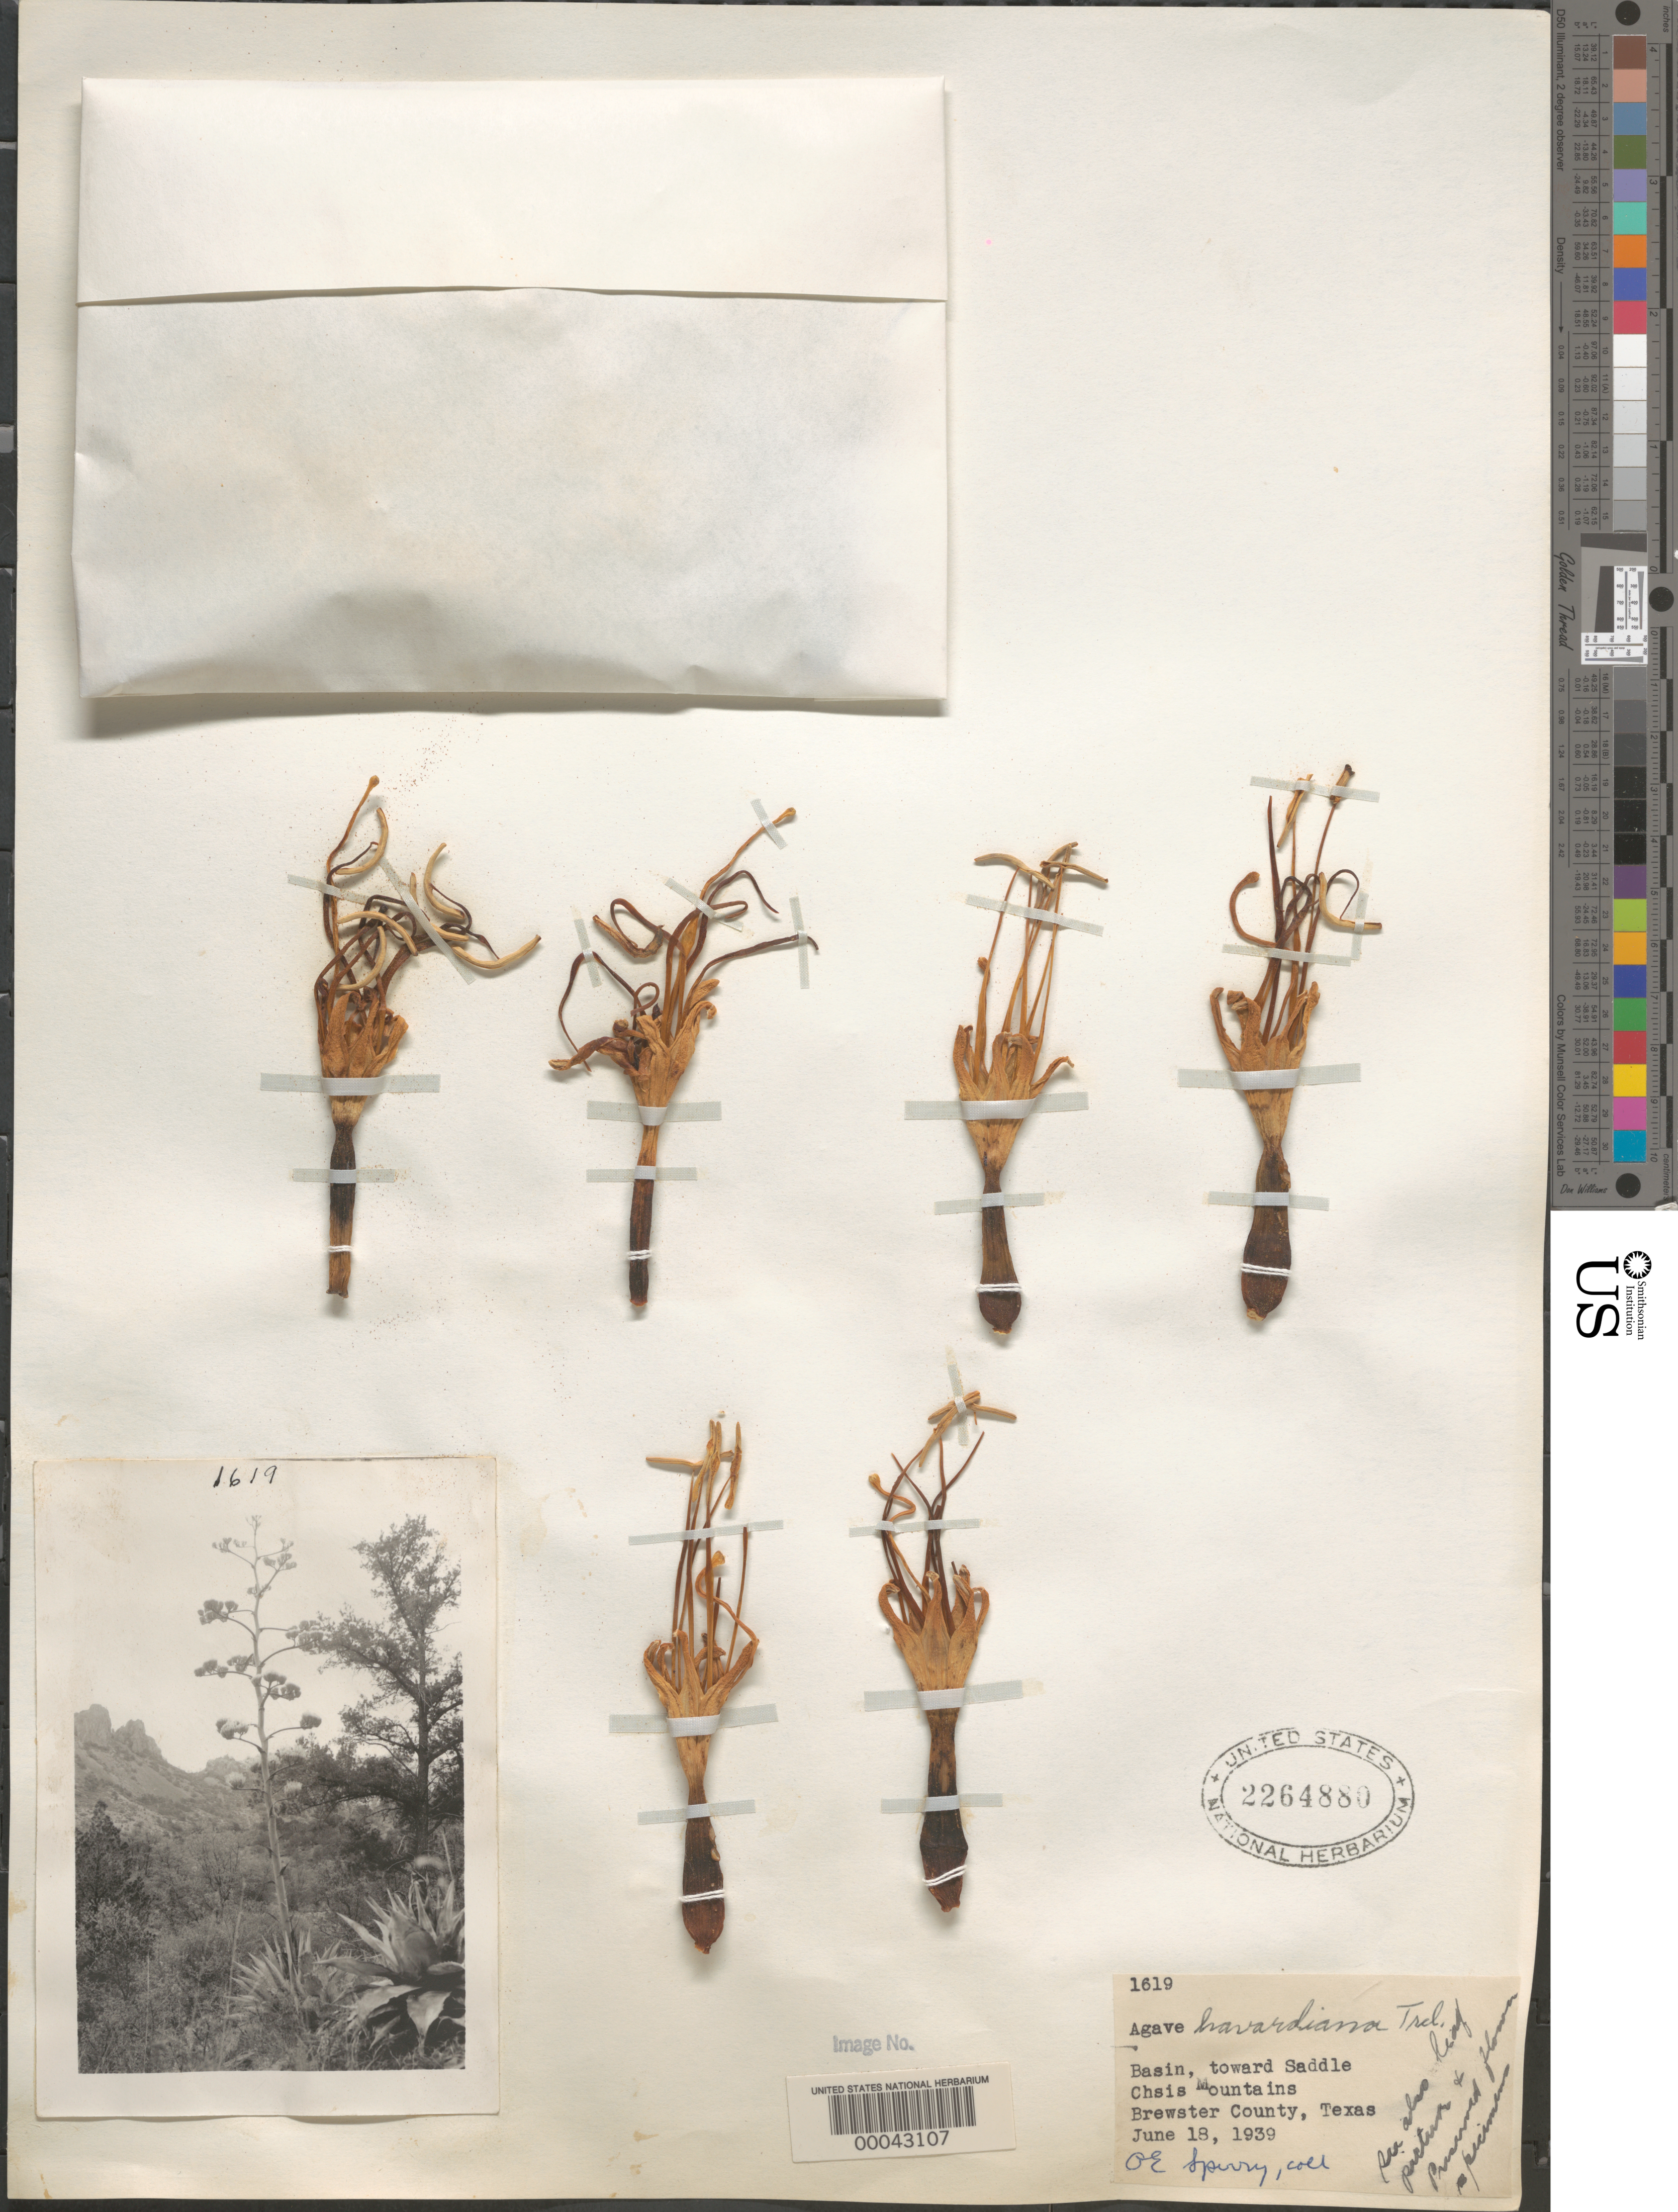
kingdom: Plantae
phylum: Tracheophyta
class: Liliopsida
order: Asparagales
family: Asparagaceae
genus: Agave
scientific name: Agave havardiana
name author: Trel.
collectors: O. E. Sperry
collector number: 1619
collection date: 1939-06-18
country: United States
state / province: Texas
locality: Basin, toward Saddle. Chsis Mountains. Brewster County.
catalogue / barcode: US 2264880